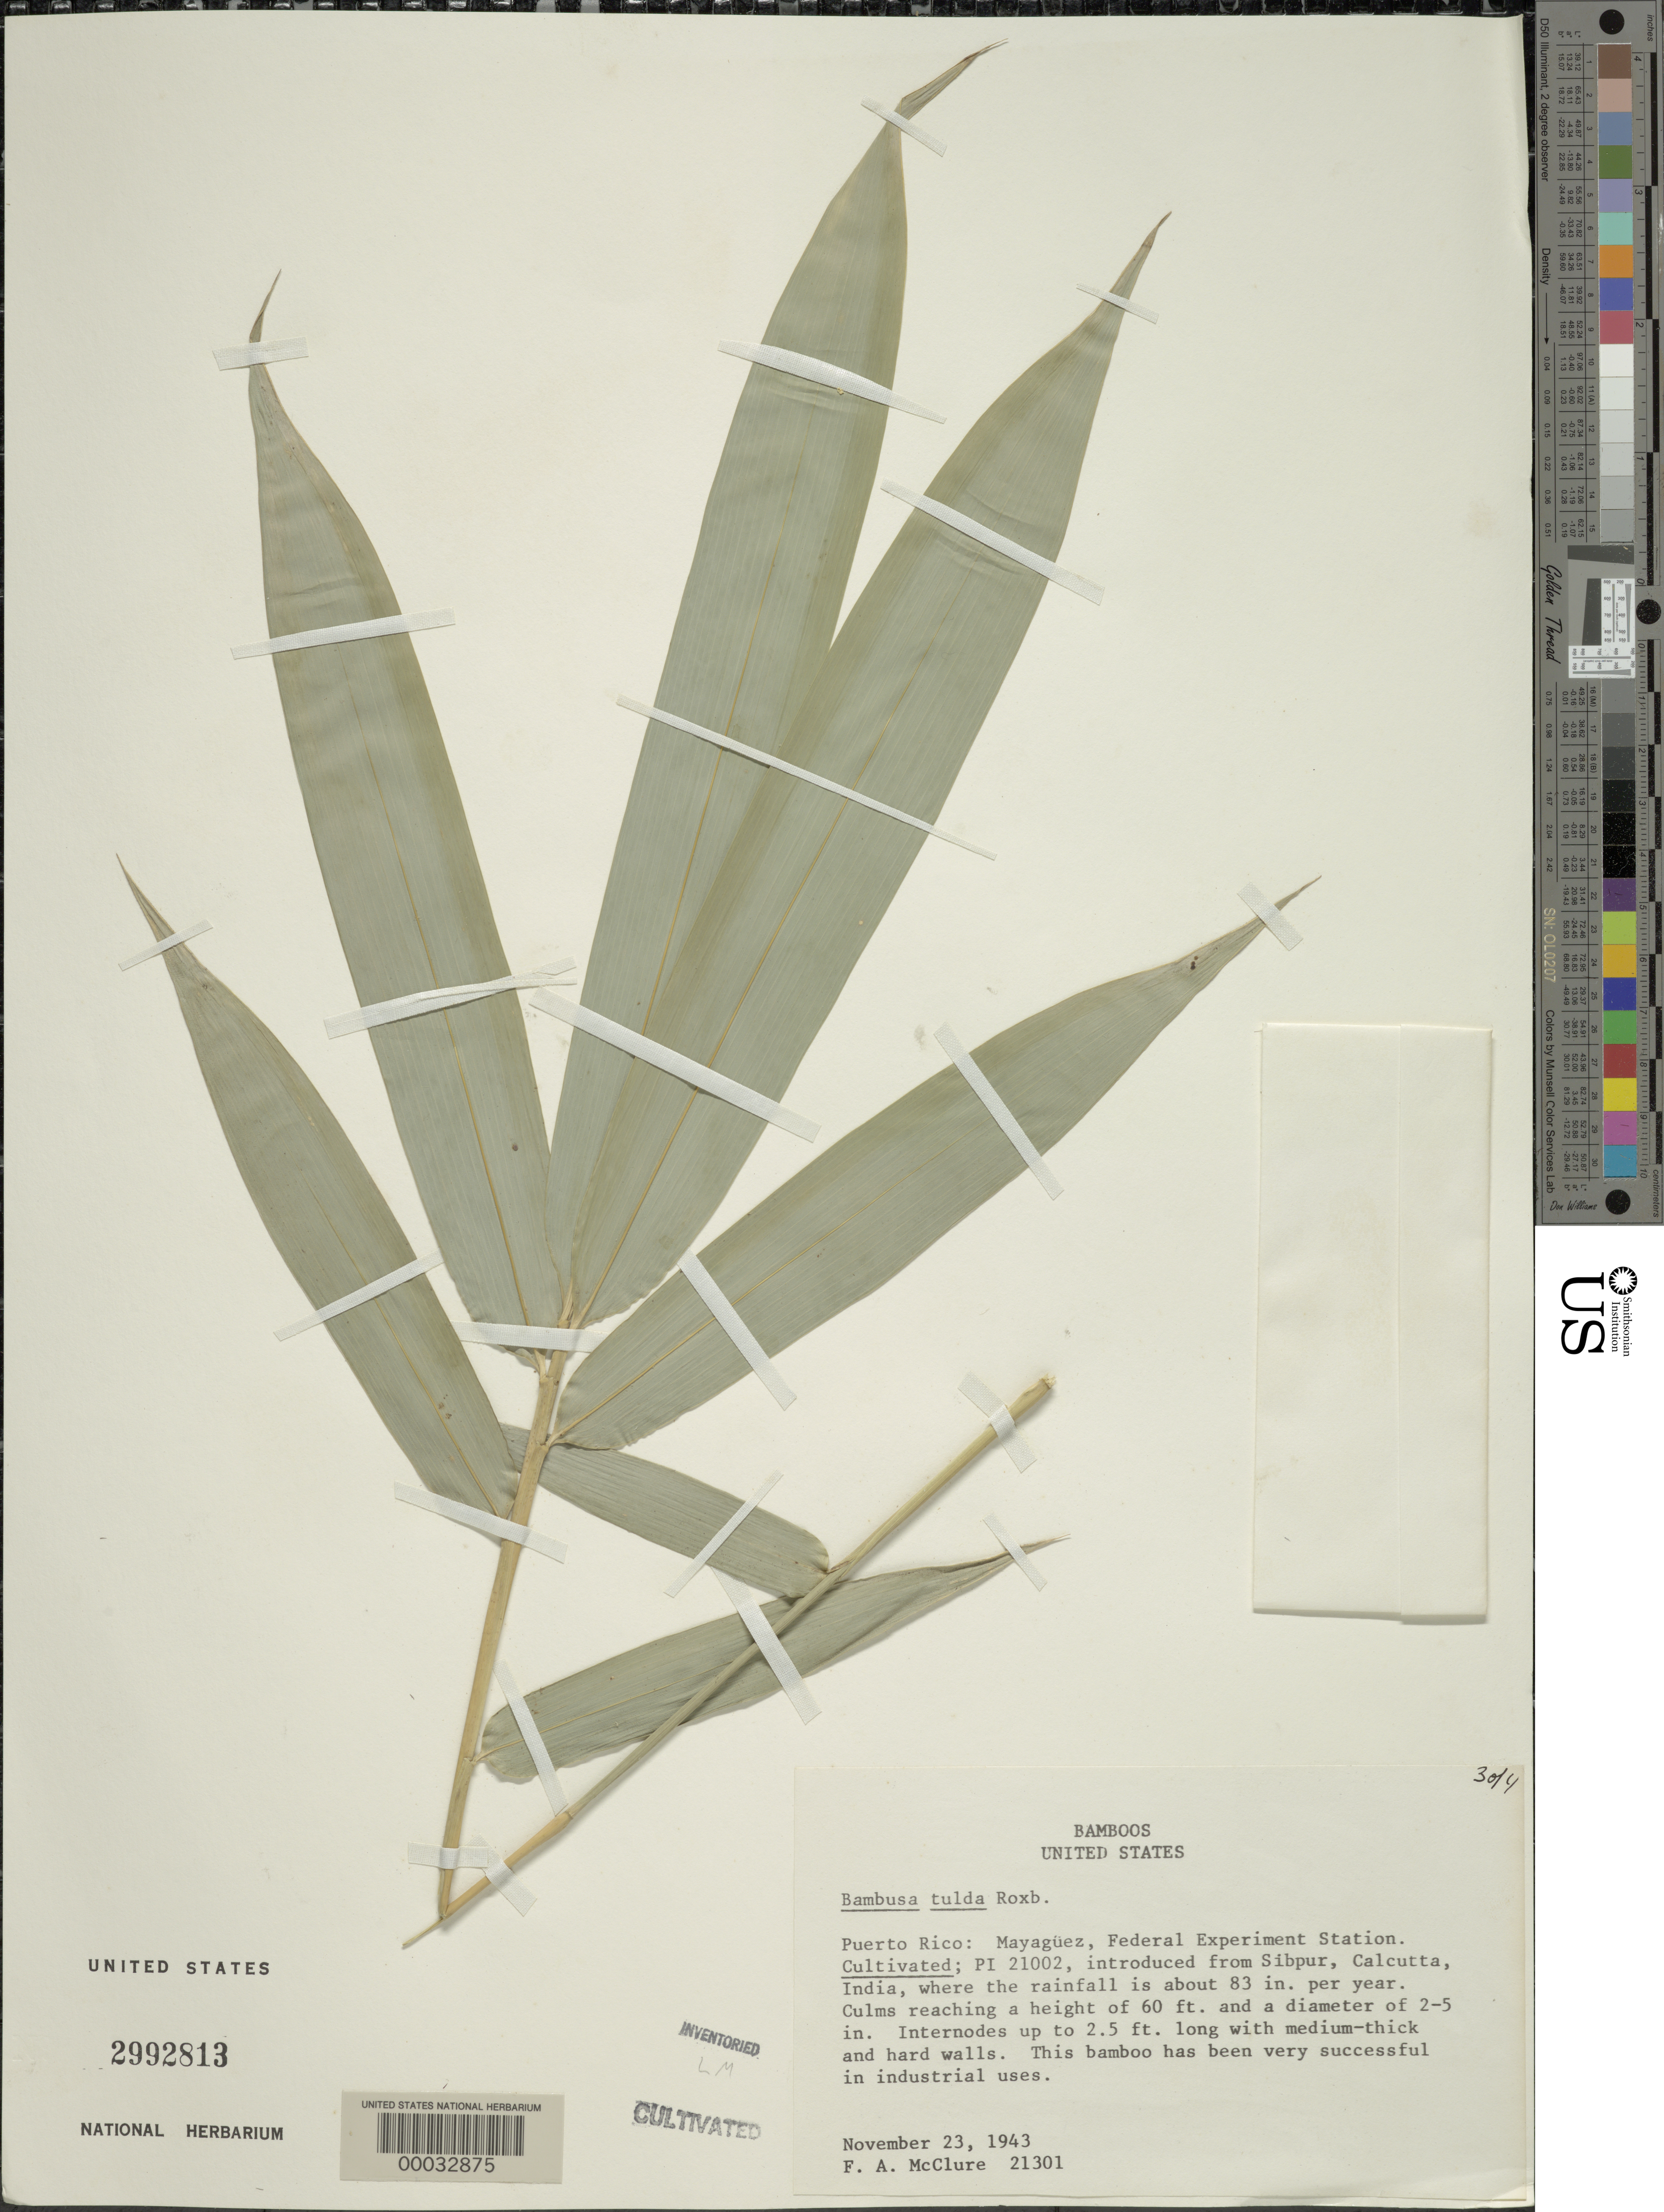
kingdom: Plantae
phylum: Tracheophyta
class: Liliopsida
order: Poales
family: Poaceae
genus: Bambusa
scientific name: Bambusa tulda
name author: Roxb.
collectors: F. A. McClure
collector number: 21301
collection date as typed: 23 Nov 1943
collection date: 1943-11-23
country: Puerto Rico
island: Greater Antilles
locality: Federal Experiment Station, Davis Field, Mayaguez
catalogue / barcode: US 2992813